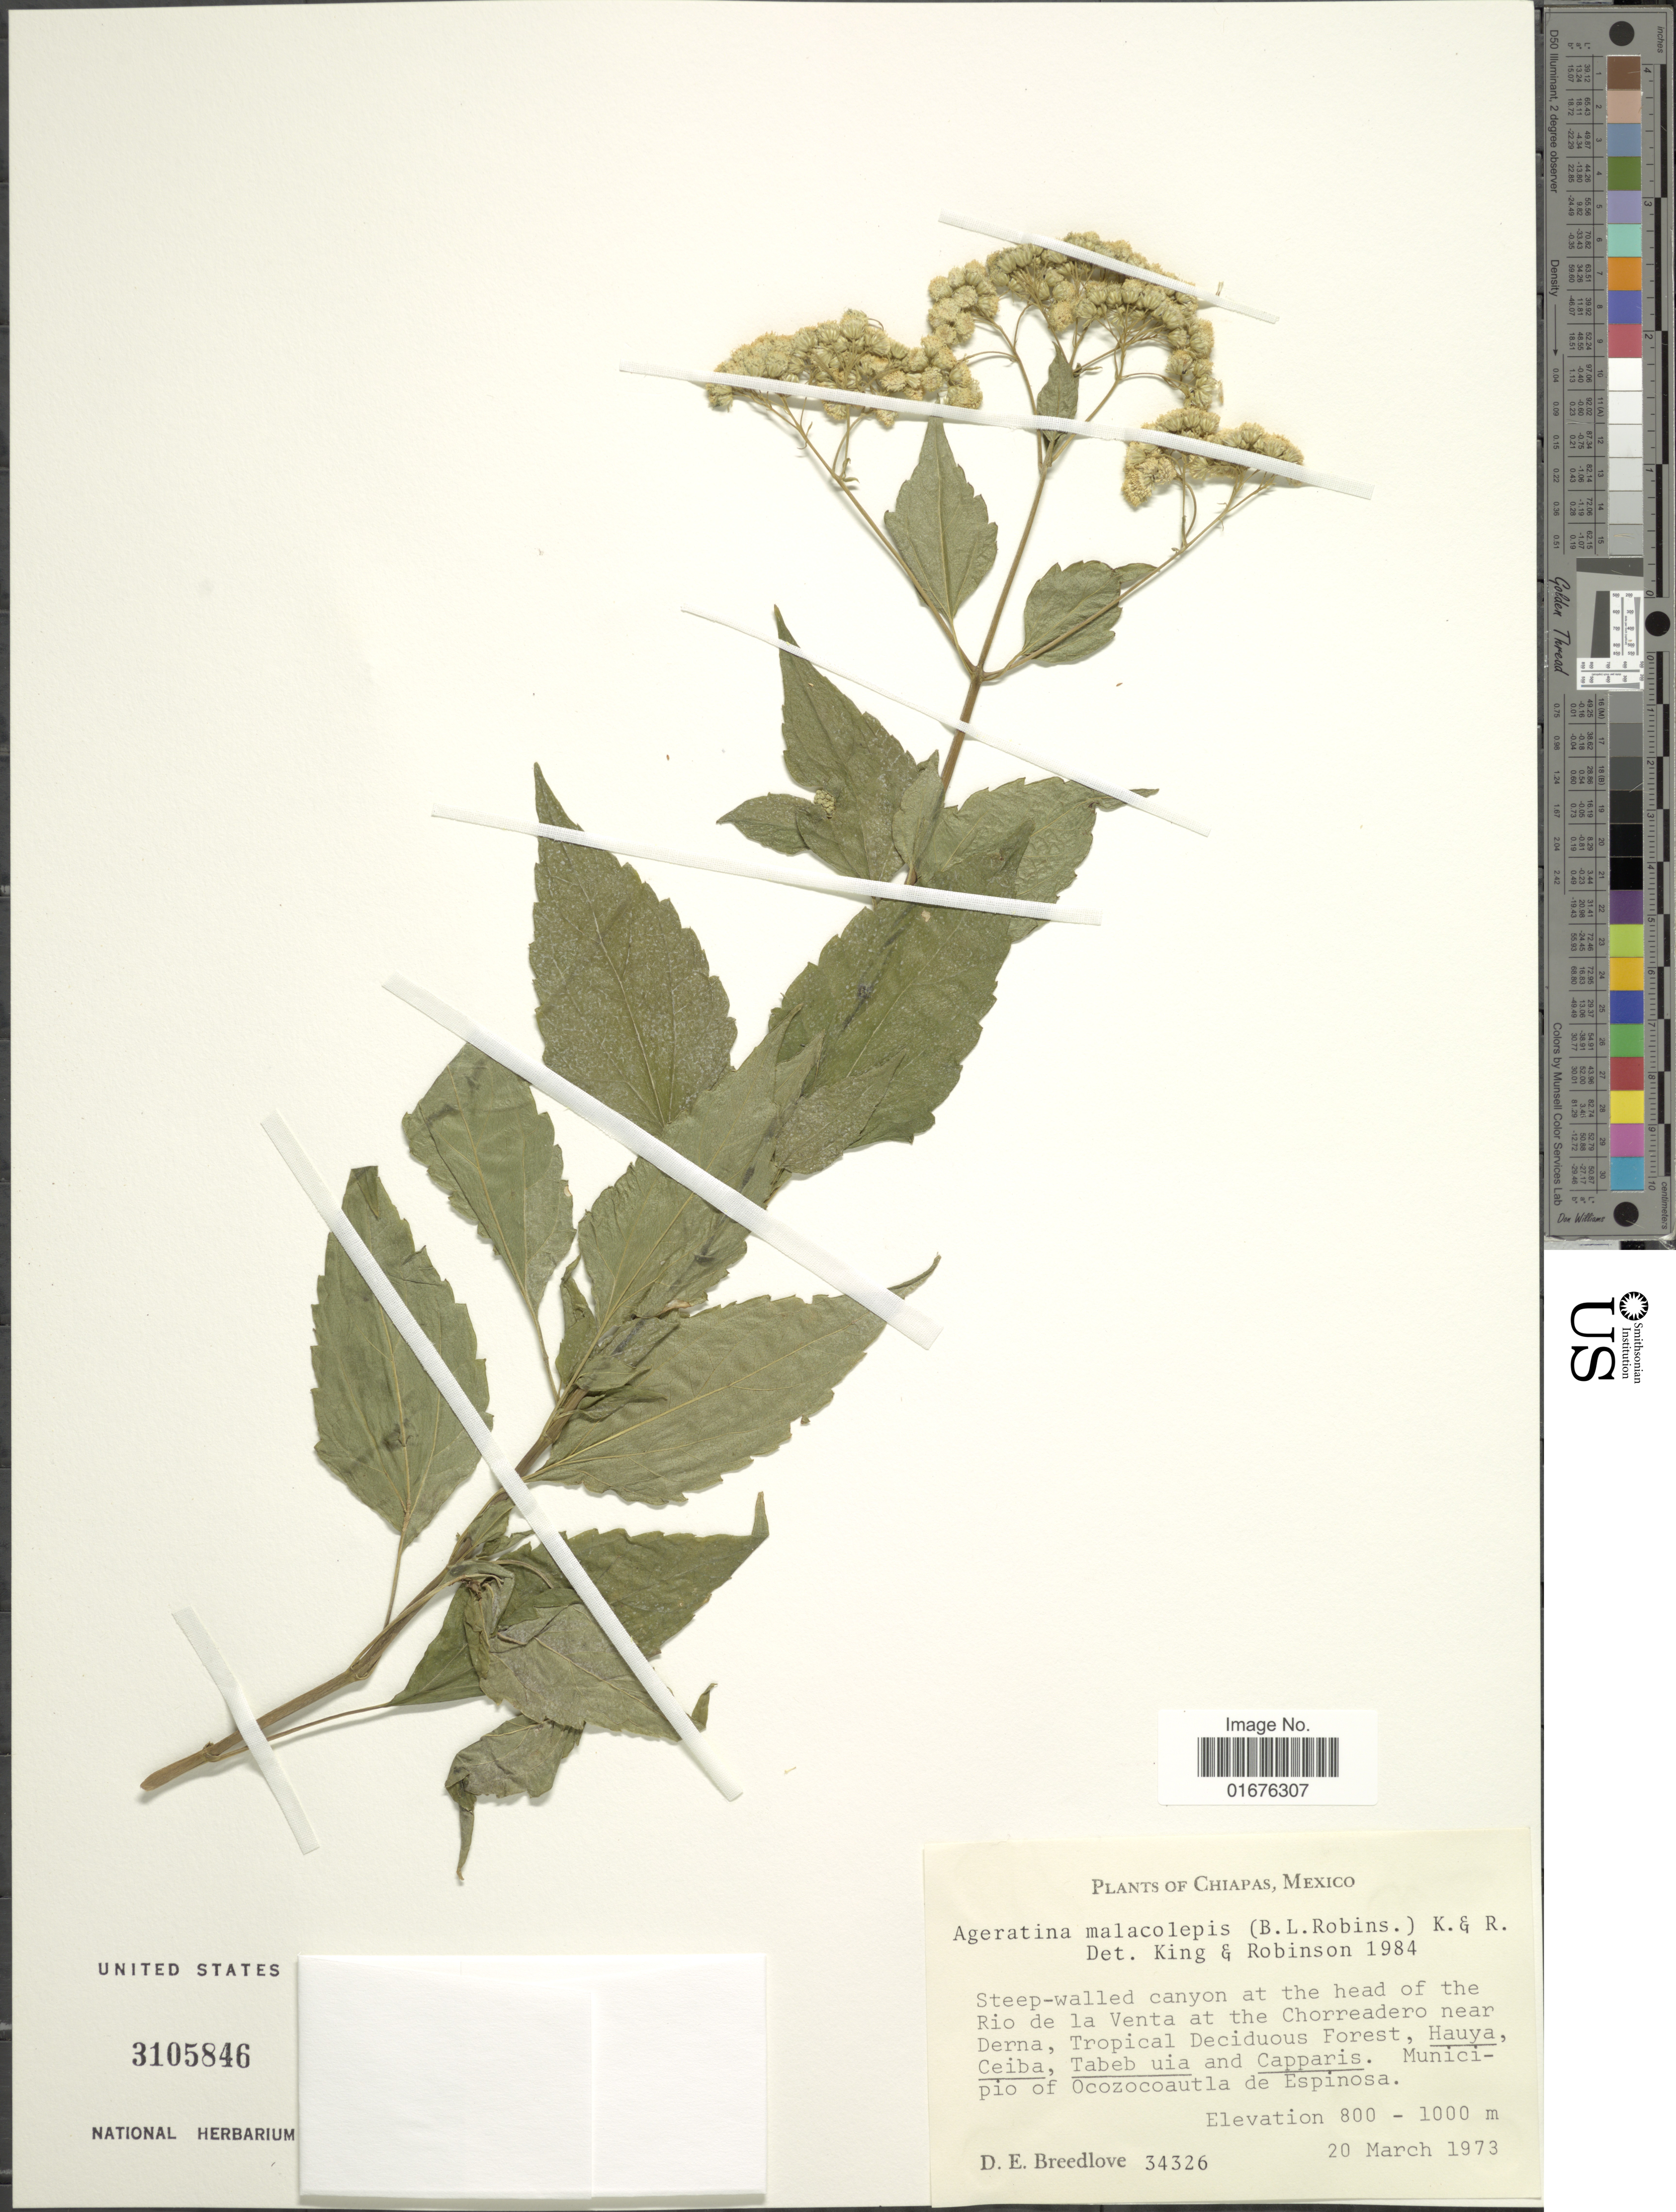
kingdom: Plantae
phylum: Tracheophyta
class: Magnoliopsida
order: Asterales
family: Asteraceae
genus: Ageratina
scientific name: Ageratina malacolepis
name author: (B.L. Rob.) R.M. King & H. Rob.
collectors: D. E. Breedlove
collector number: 34326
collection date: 1973-03-20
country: Mexico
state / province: Chiapas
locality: Steep-walled canyon at the head of the Rio de la Venta at the Chorreadero near Derna, Tropical Deciduous Forest, Municipio of Ocozocoautla de Espinosa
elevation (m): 800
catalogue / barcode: US 3105846